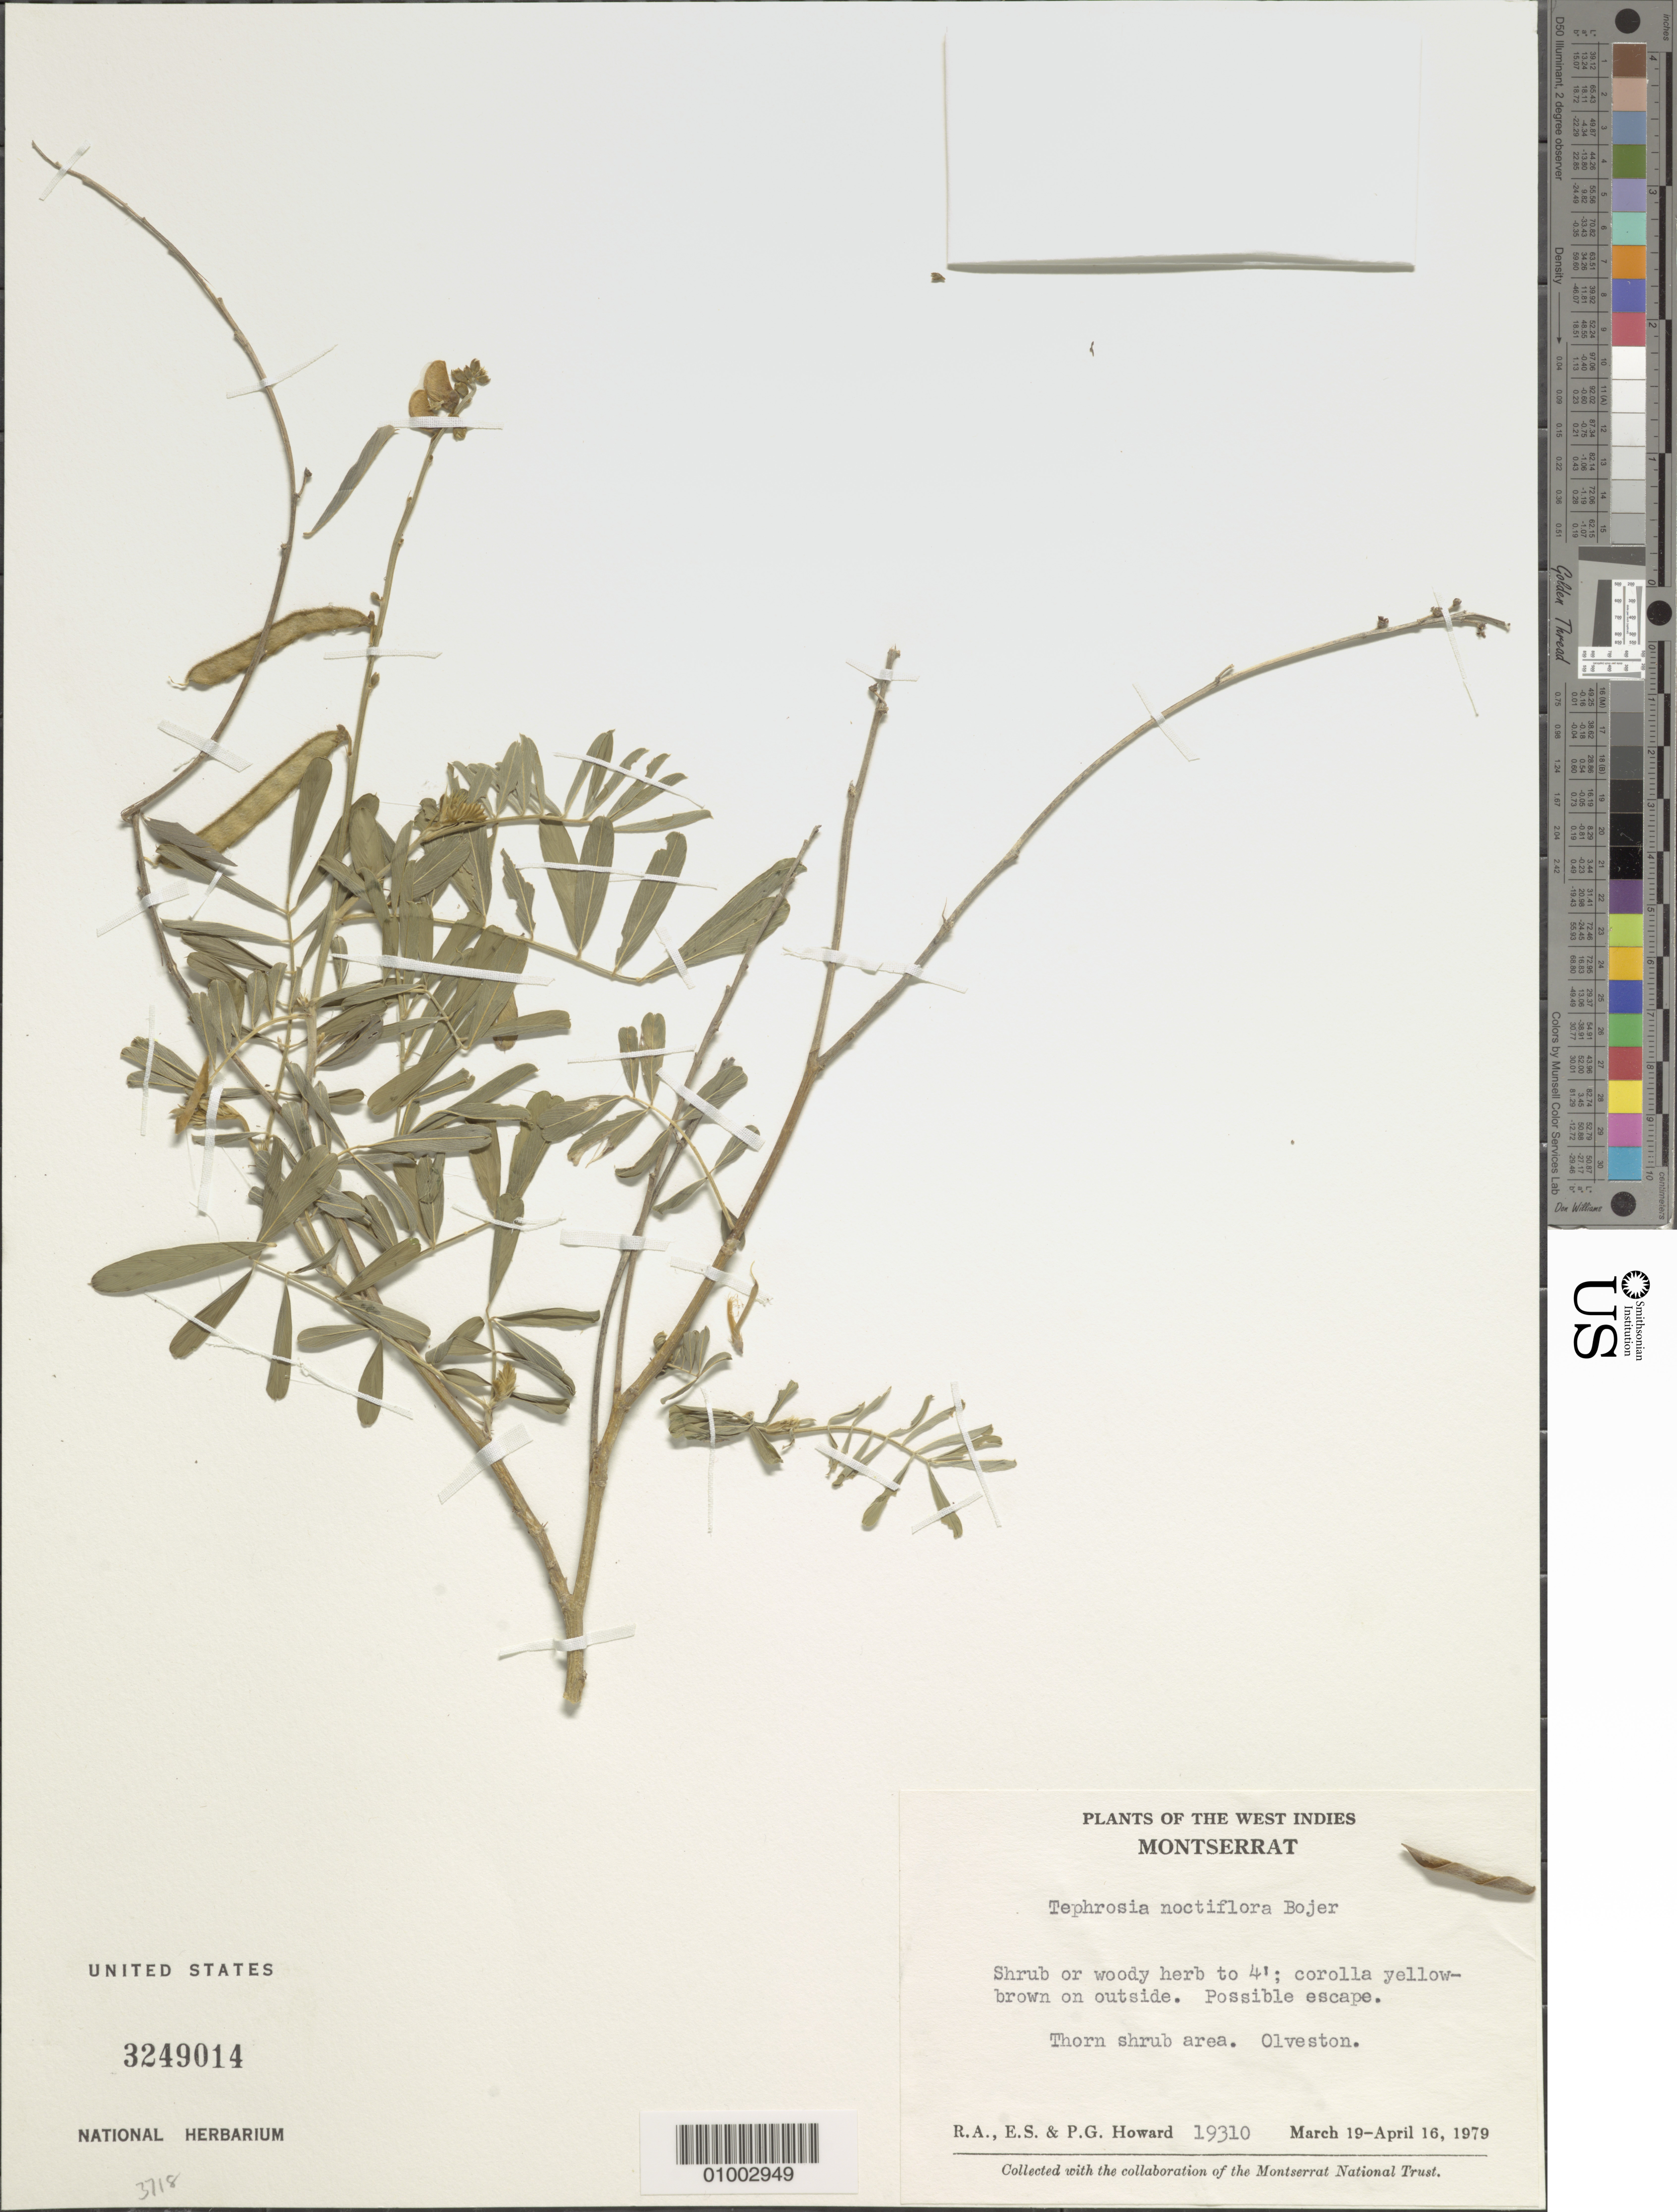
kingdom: Plantae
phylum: Tracheophyta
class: Magnoliopsida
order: Fabales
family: Fabaceae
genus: Tephrosia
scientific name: Tephrosia noctiflora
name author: Bojer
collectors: E. S. Howard, P. Howard & R. A. Howard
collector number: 19310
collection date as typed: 19 Mar 1979 to 16 Apr 1979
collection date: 1979-03-19/1979-04-16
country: Montserrat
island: Montserrat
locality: Thorn shrub area, Olveston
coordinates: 0 N, 0 E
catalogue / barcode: US 3249014